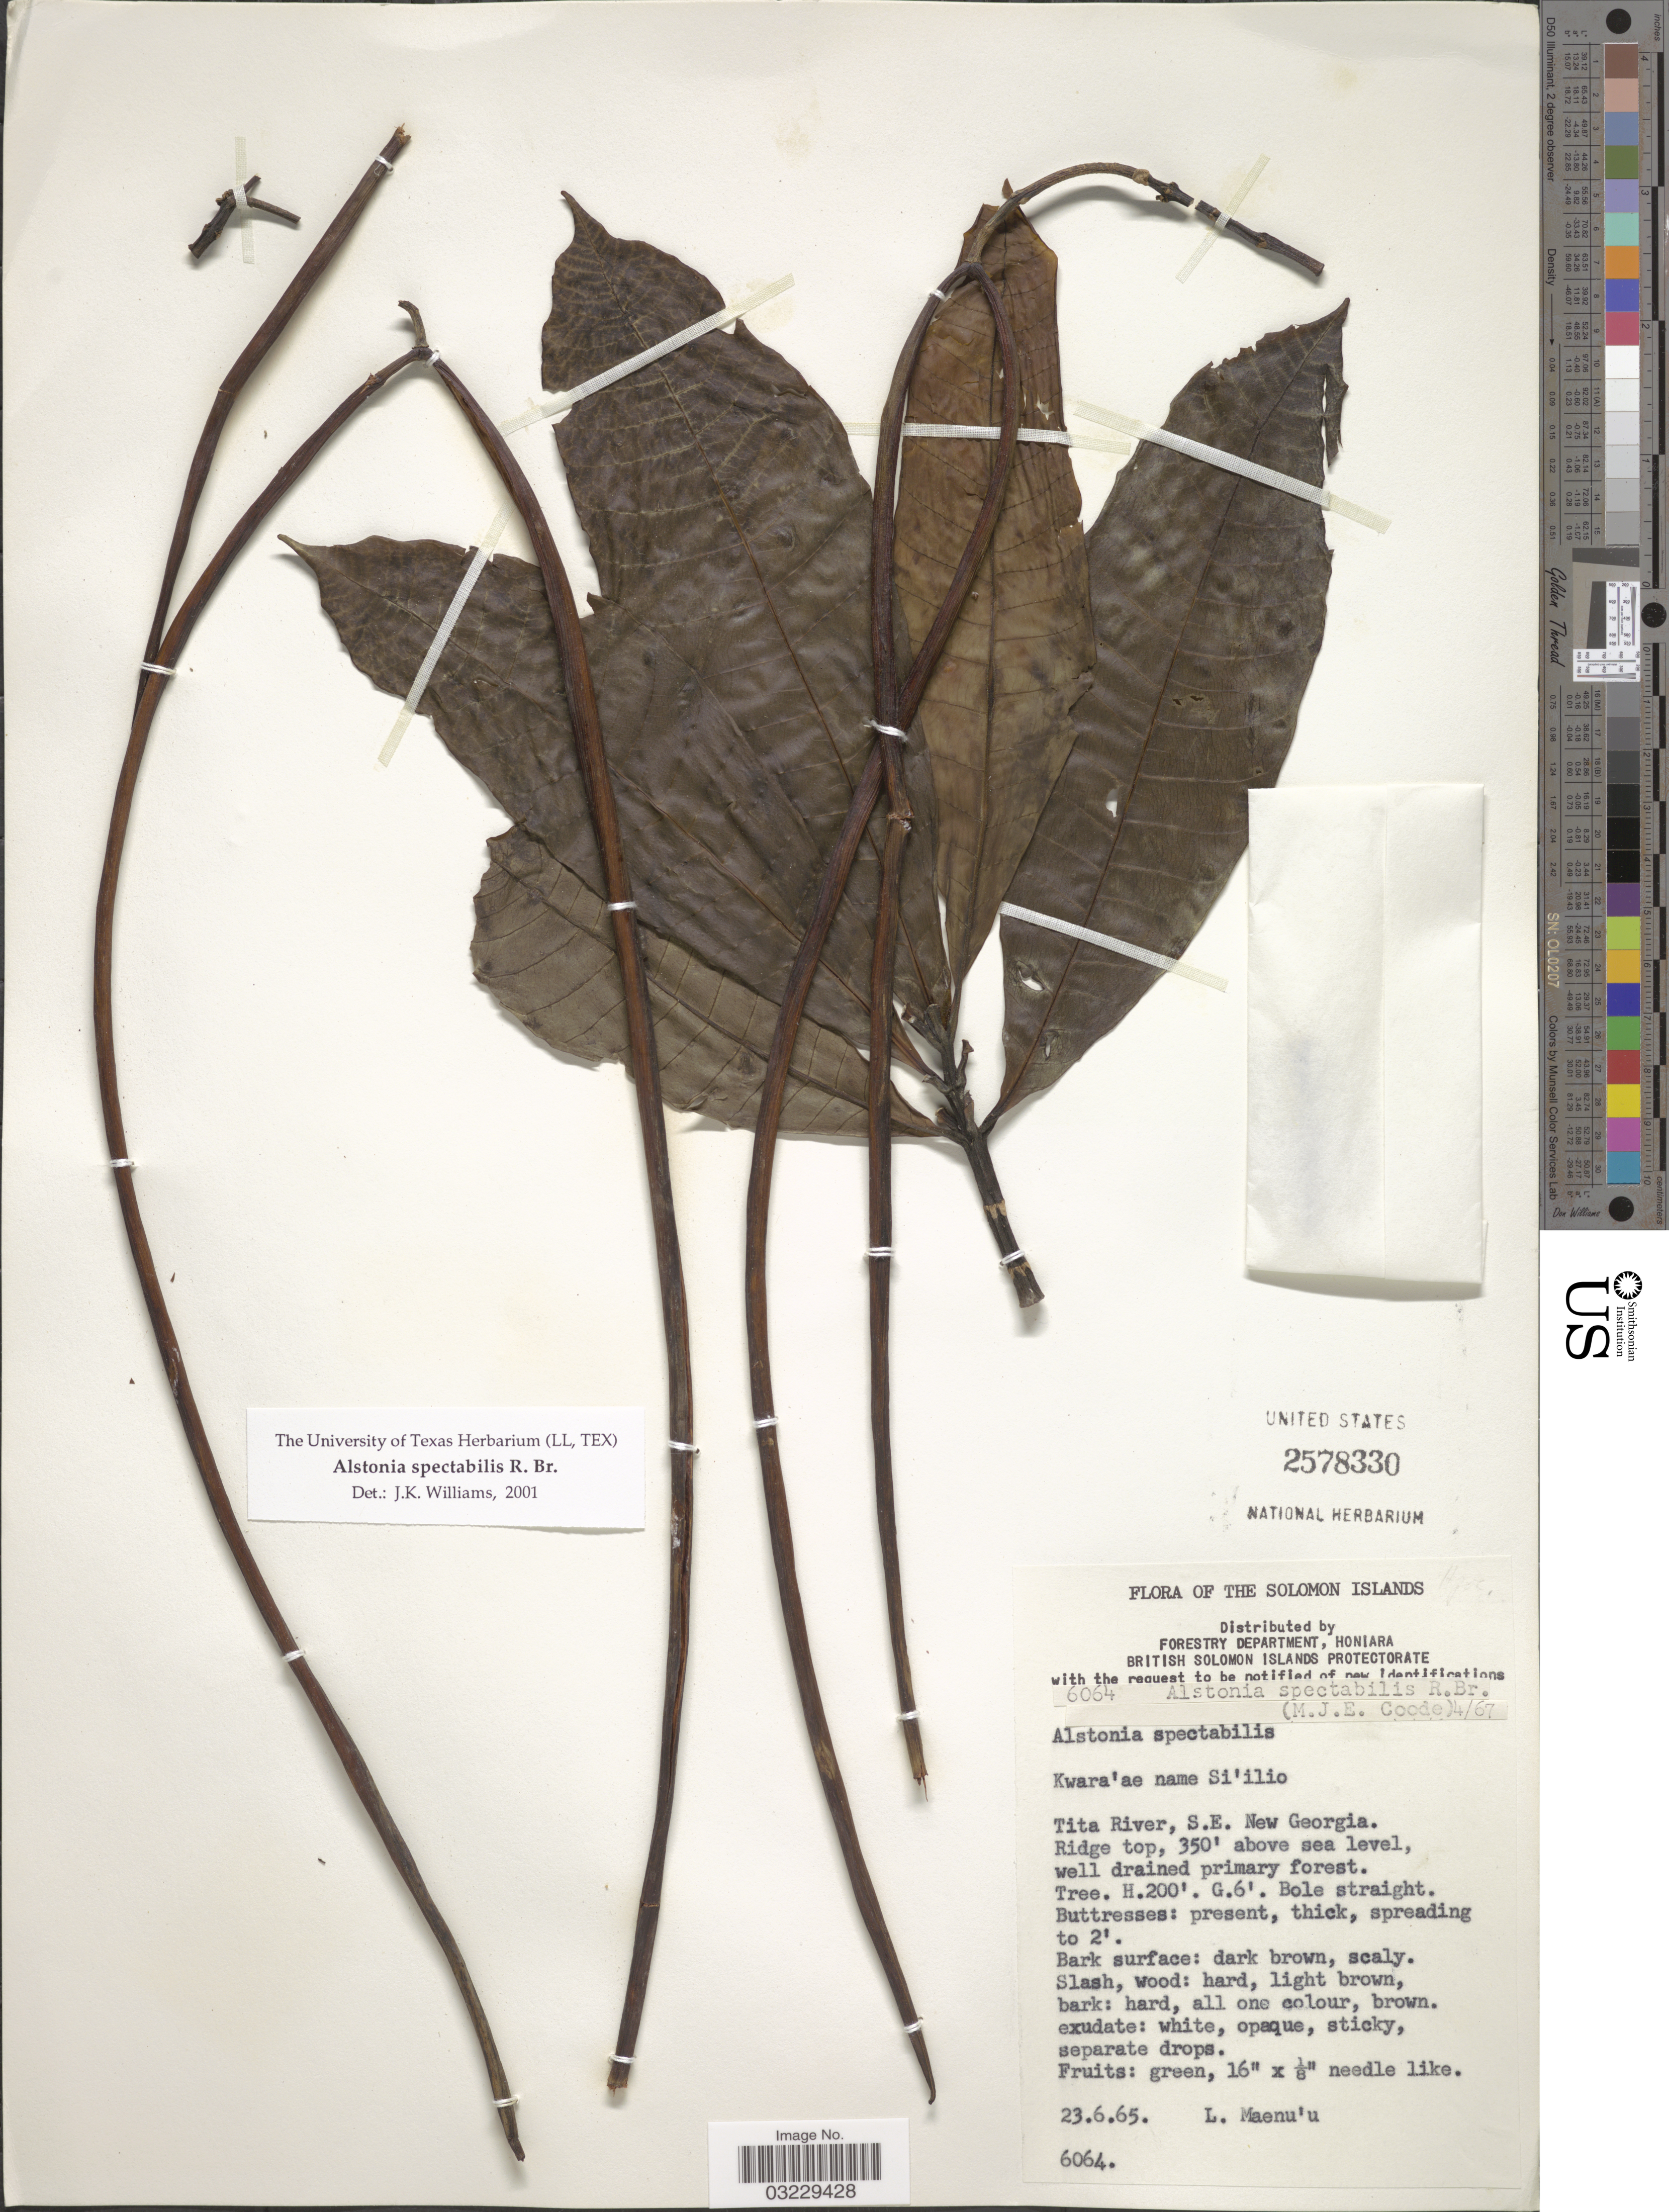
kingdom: Plantae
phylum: Tracheophyta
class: Magnoliopsida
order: Gentianales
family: Apocynaceae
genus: Alstonia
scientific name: Alstonia spectabilis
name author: R. Br.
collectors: L. Maenu'u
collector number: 6064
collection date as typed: Transcribed d/m/y: 23/6/65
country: Solomon Islands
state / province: Solomon Islands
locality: Tita River, S. E. New Georgia.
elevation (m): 107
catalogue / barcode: US 2578330